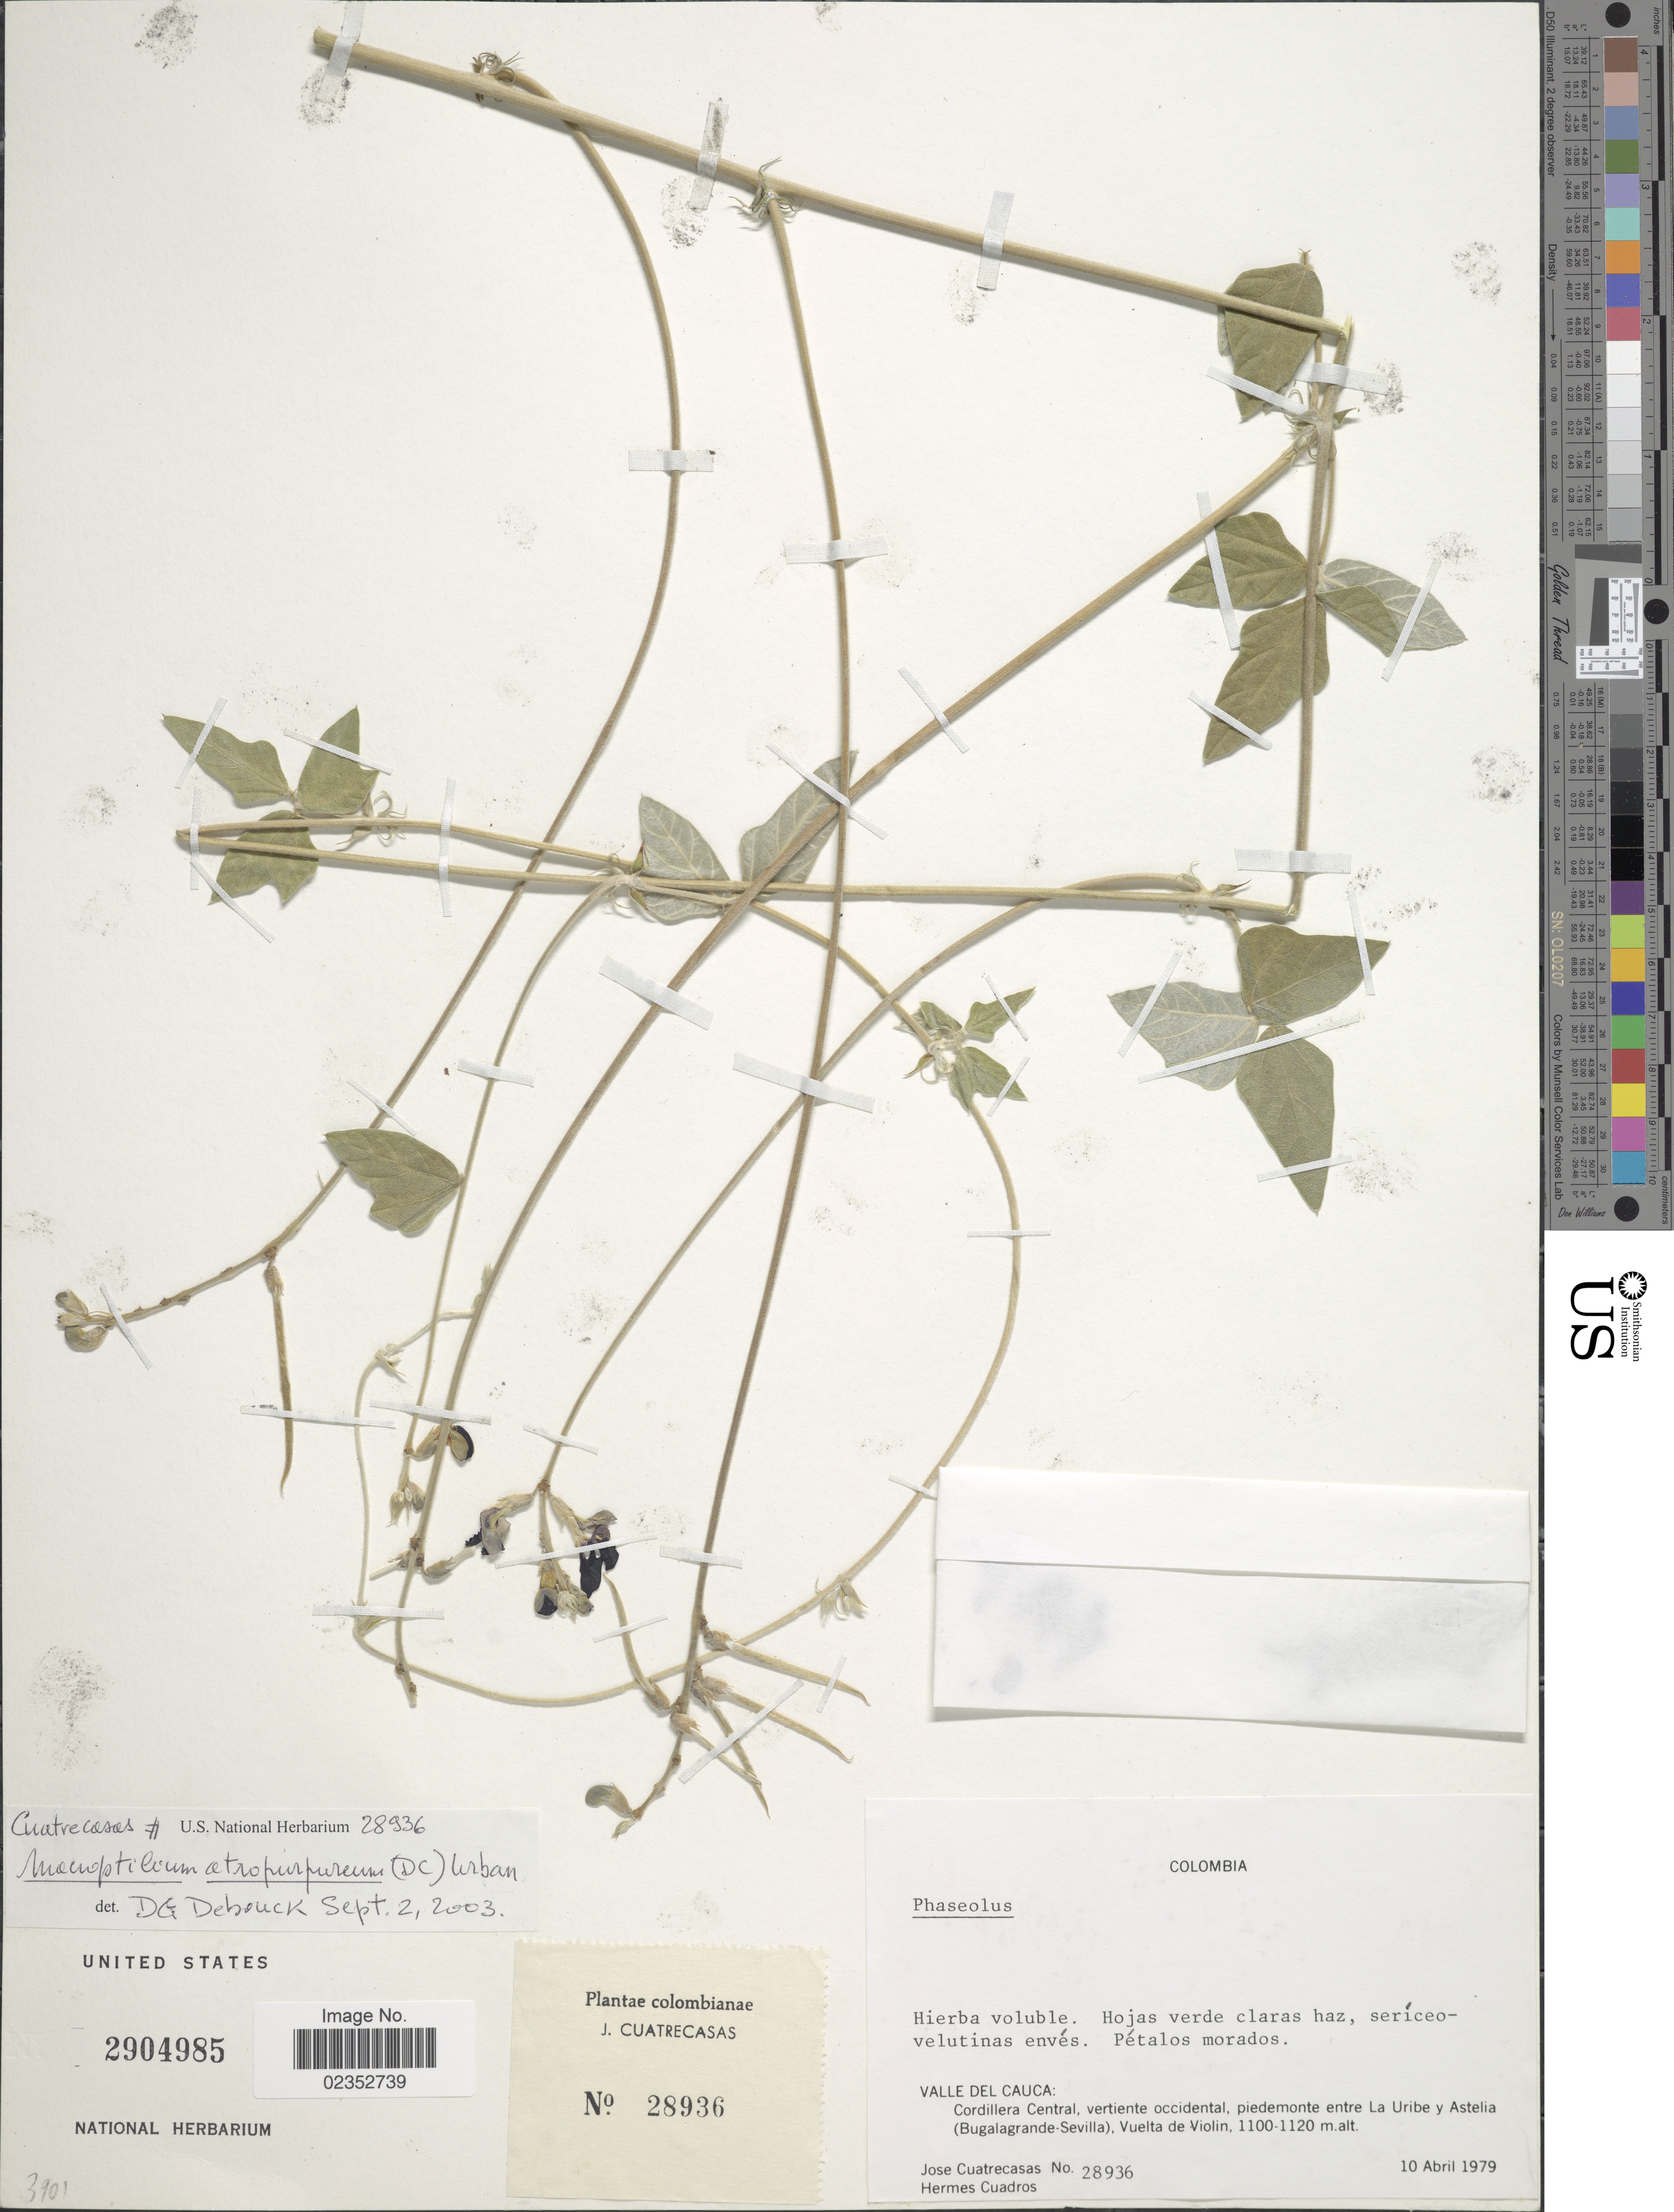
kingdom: Plantae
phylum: Tracheophyta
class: Magnoliopsida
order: Fabales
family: Fabaceae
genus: Macroptilium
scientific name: Macroptilium atropurpureum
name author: (DC.) Urb.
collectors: J. Cuatrecasas & H. Cuadros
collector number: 28936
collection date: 1979-04-10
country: Colombia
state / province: Valle del Cauca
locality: Cordillera Central, vertiente occidental, piedemonte entre La Uribe y Astelia (Bugalagrande-Sevilla), Vuelta de Violin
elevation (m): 1100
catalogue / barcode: US 2904985